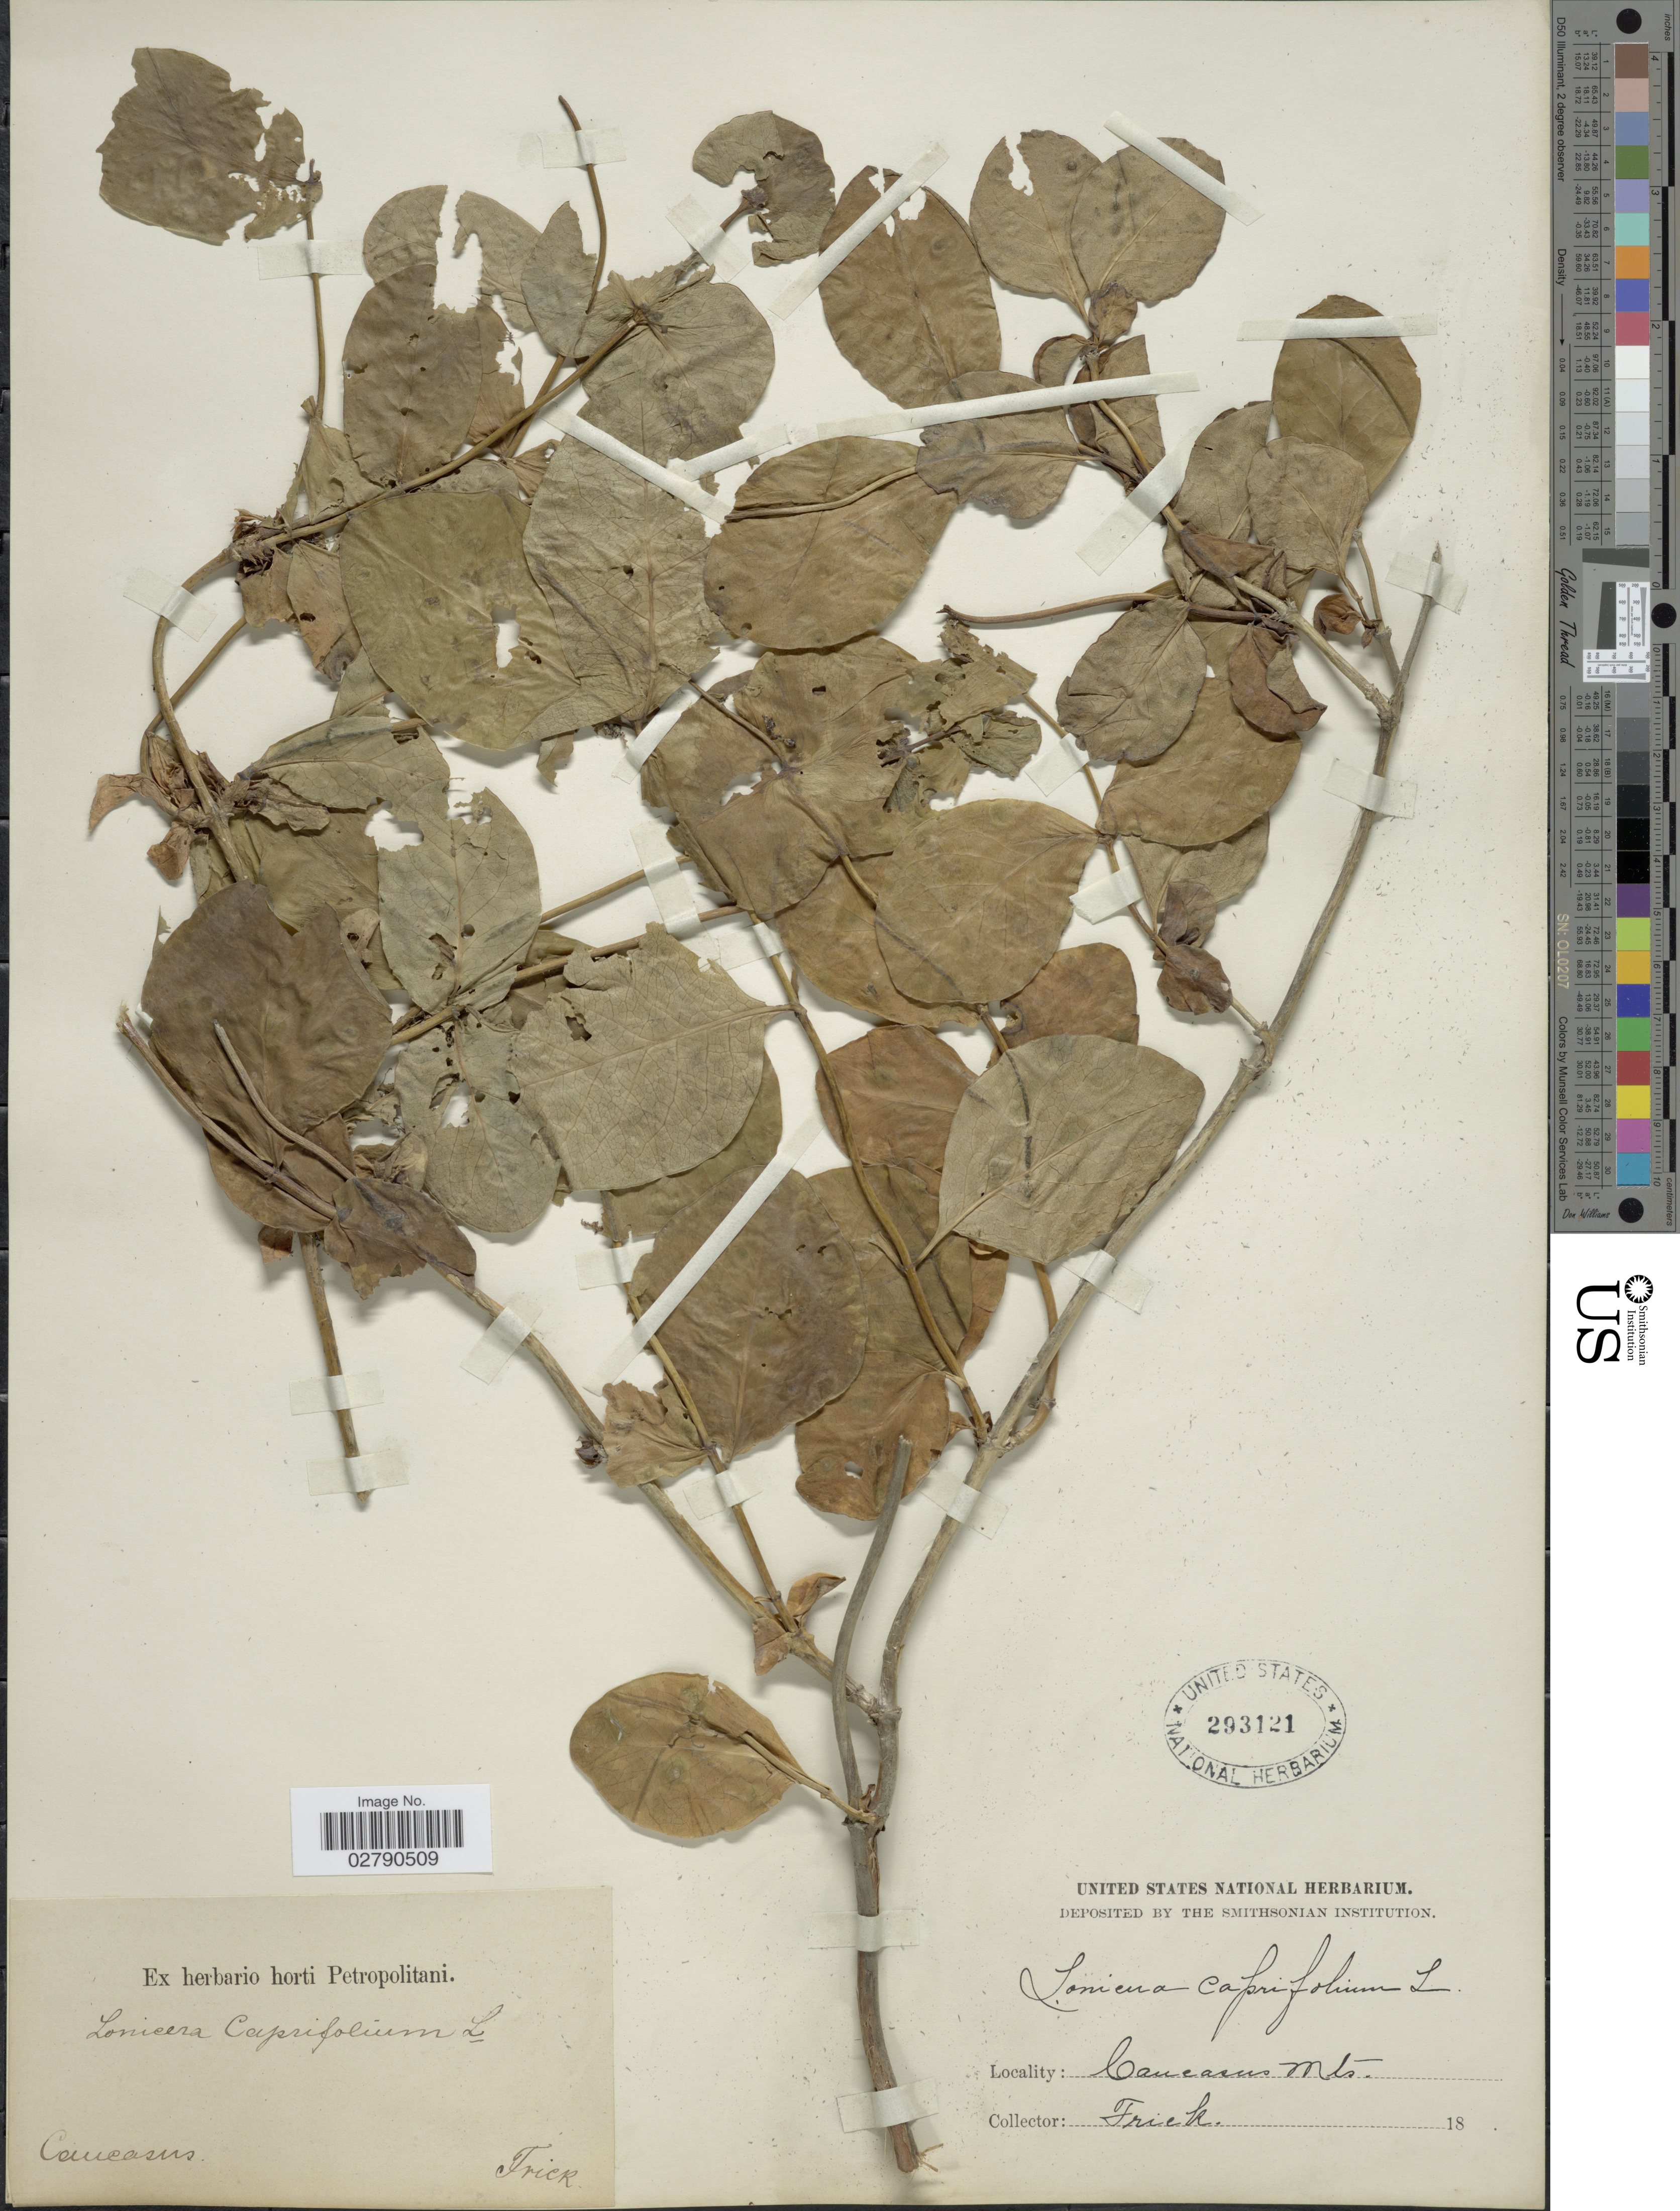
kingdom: Plantae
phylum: Tracheophyta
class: Magnoliopsida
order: Dipsacales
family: Caprifoliaceae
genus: Lonicera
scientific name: Lonicera caprifolium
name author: L.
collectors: Frick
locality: Caucasus Mts.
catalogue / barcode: US 293121